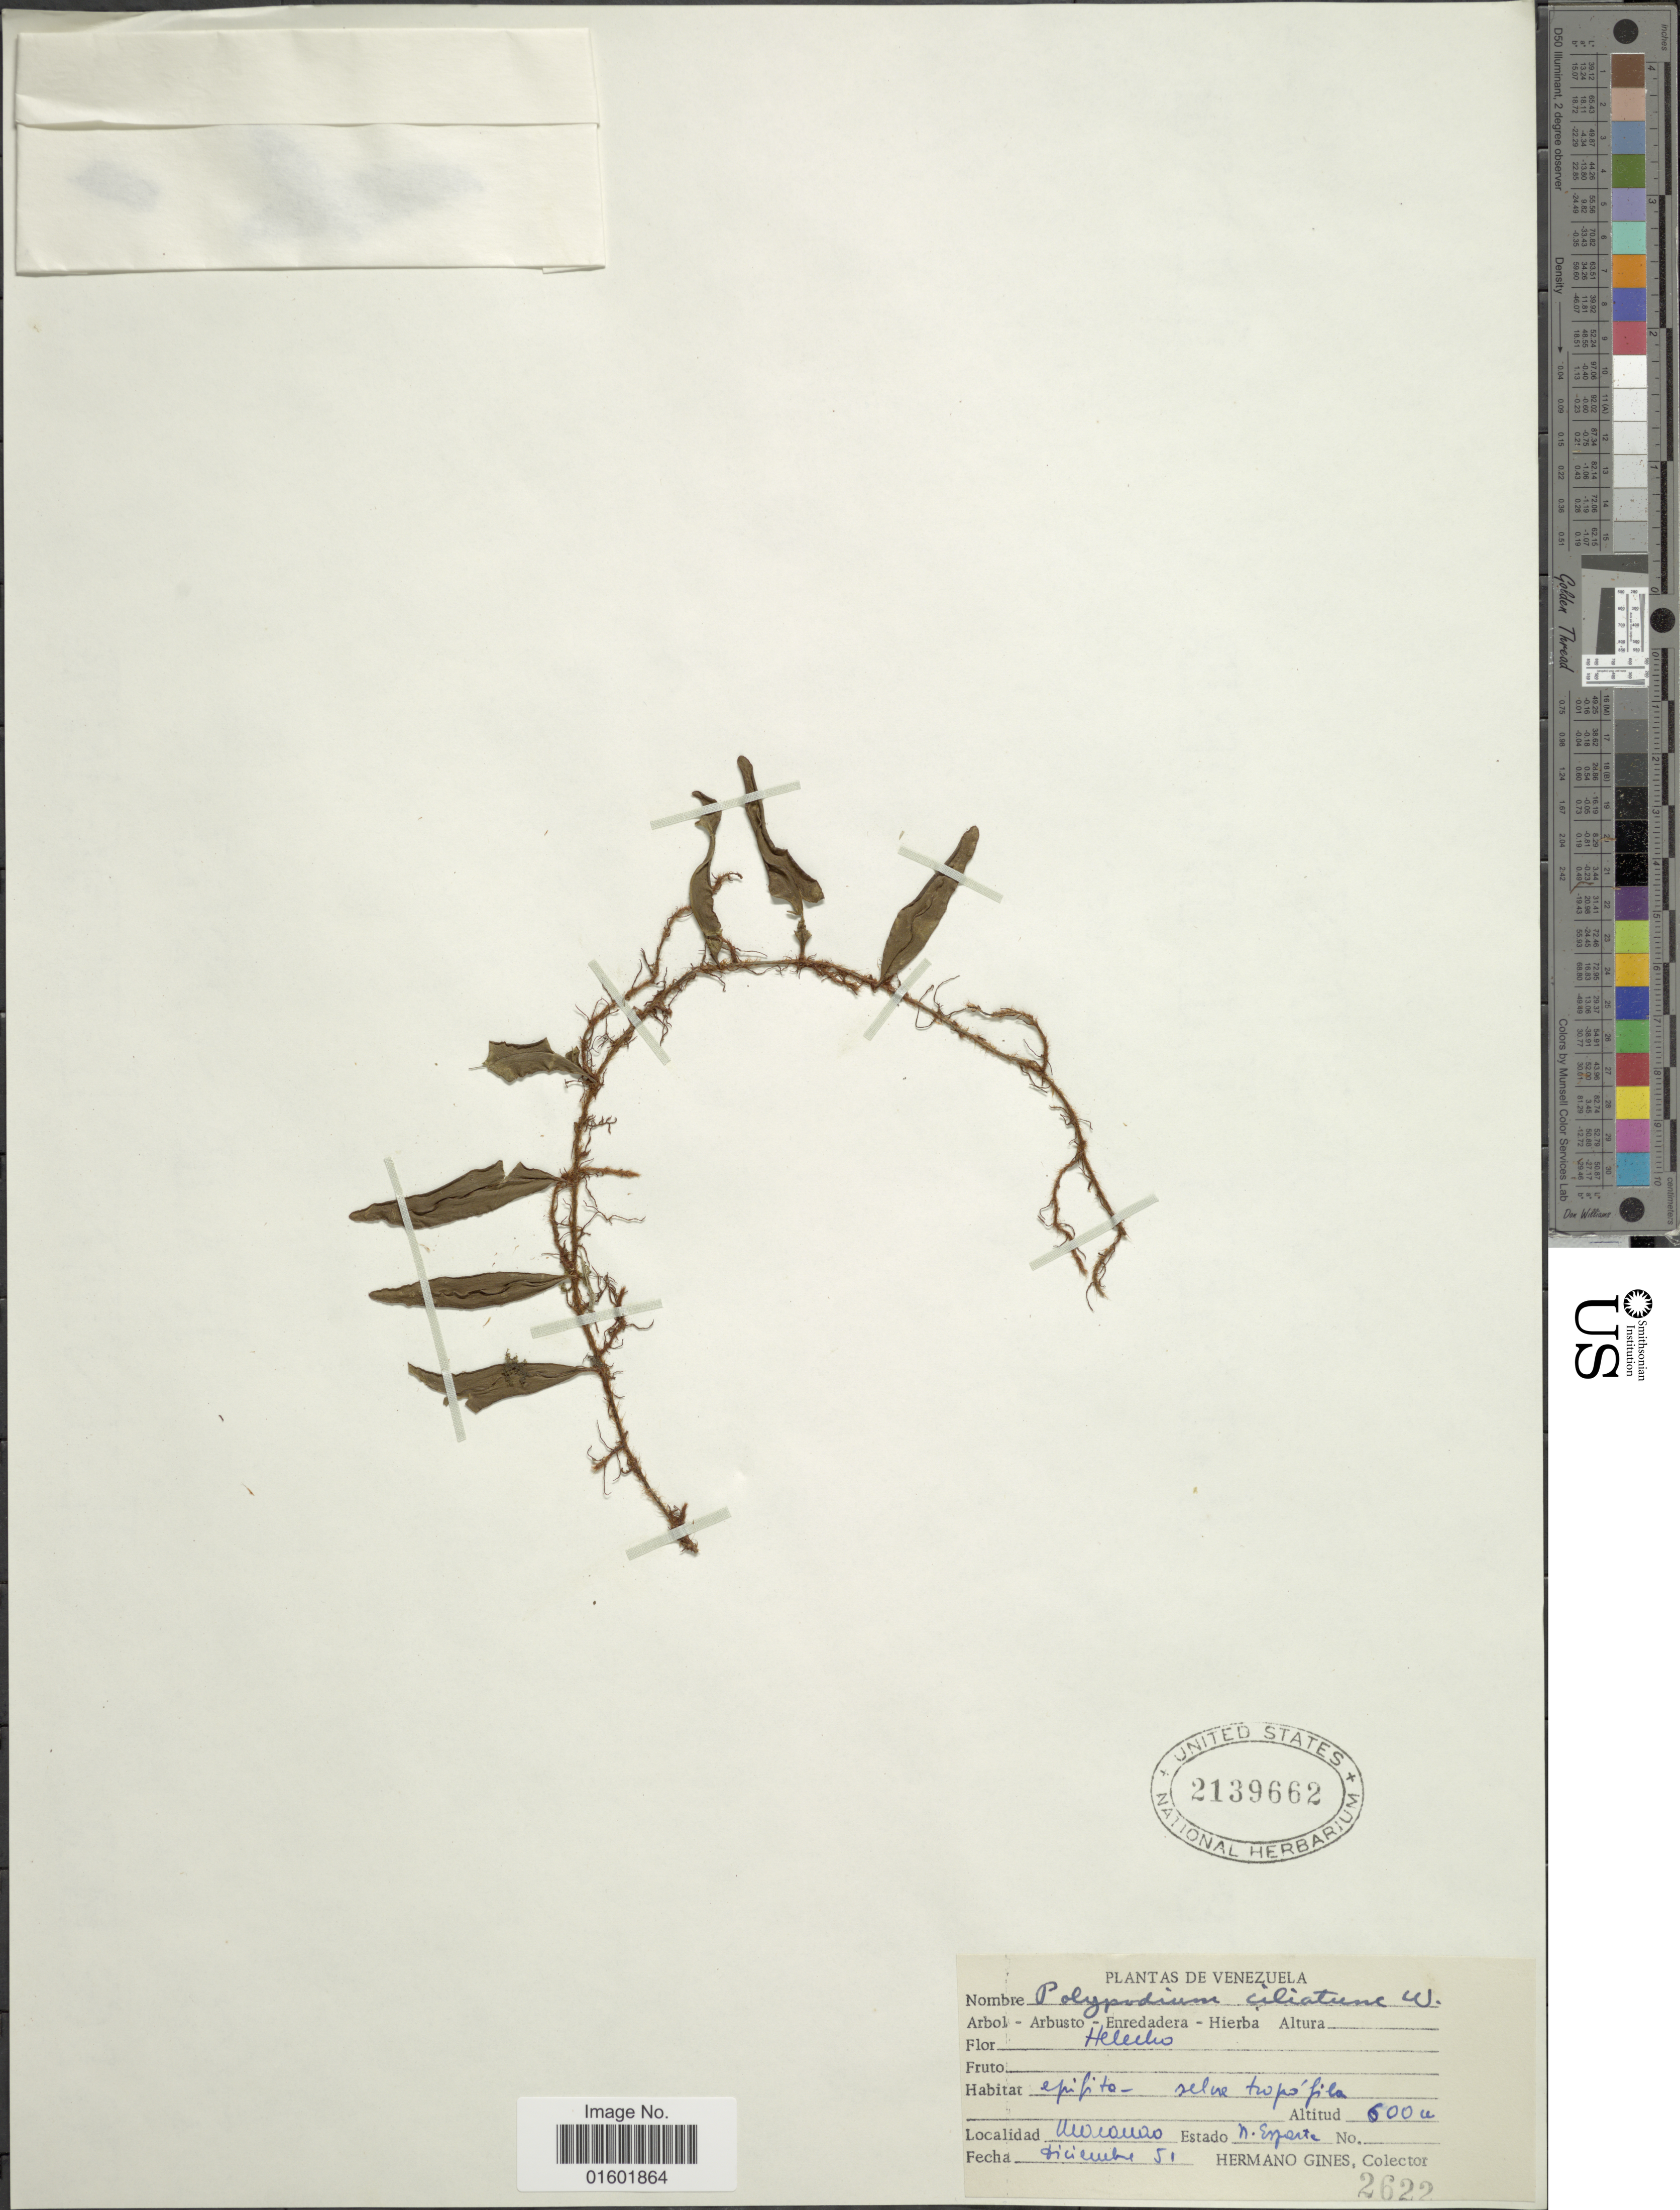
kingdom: Plantae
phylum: Tracheophyta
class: Polypodiopsida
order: Polypodiales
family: Polypodiaceae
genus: Microgramma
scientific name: Microgramma reptans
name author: (Cav.) A.R. Sm.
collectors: Bro. Gines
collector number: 2622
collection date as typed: Transcribed d/m/y: /12/51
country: Venezuela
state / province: Nueva Esparta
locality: Macanao, Estado N. Esparta [State of Nueva Esparta]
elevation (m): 500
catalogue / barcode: US 2139662